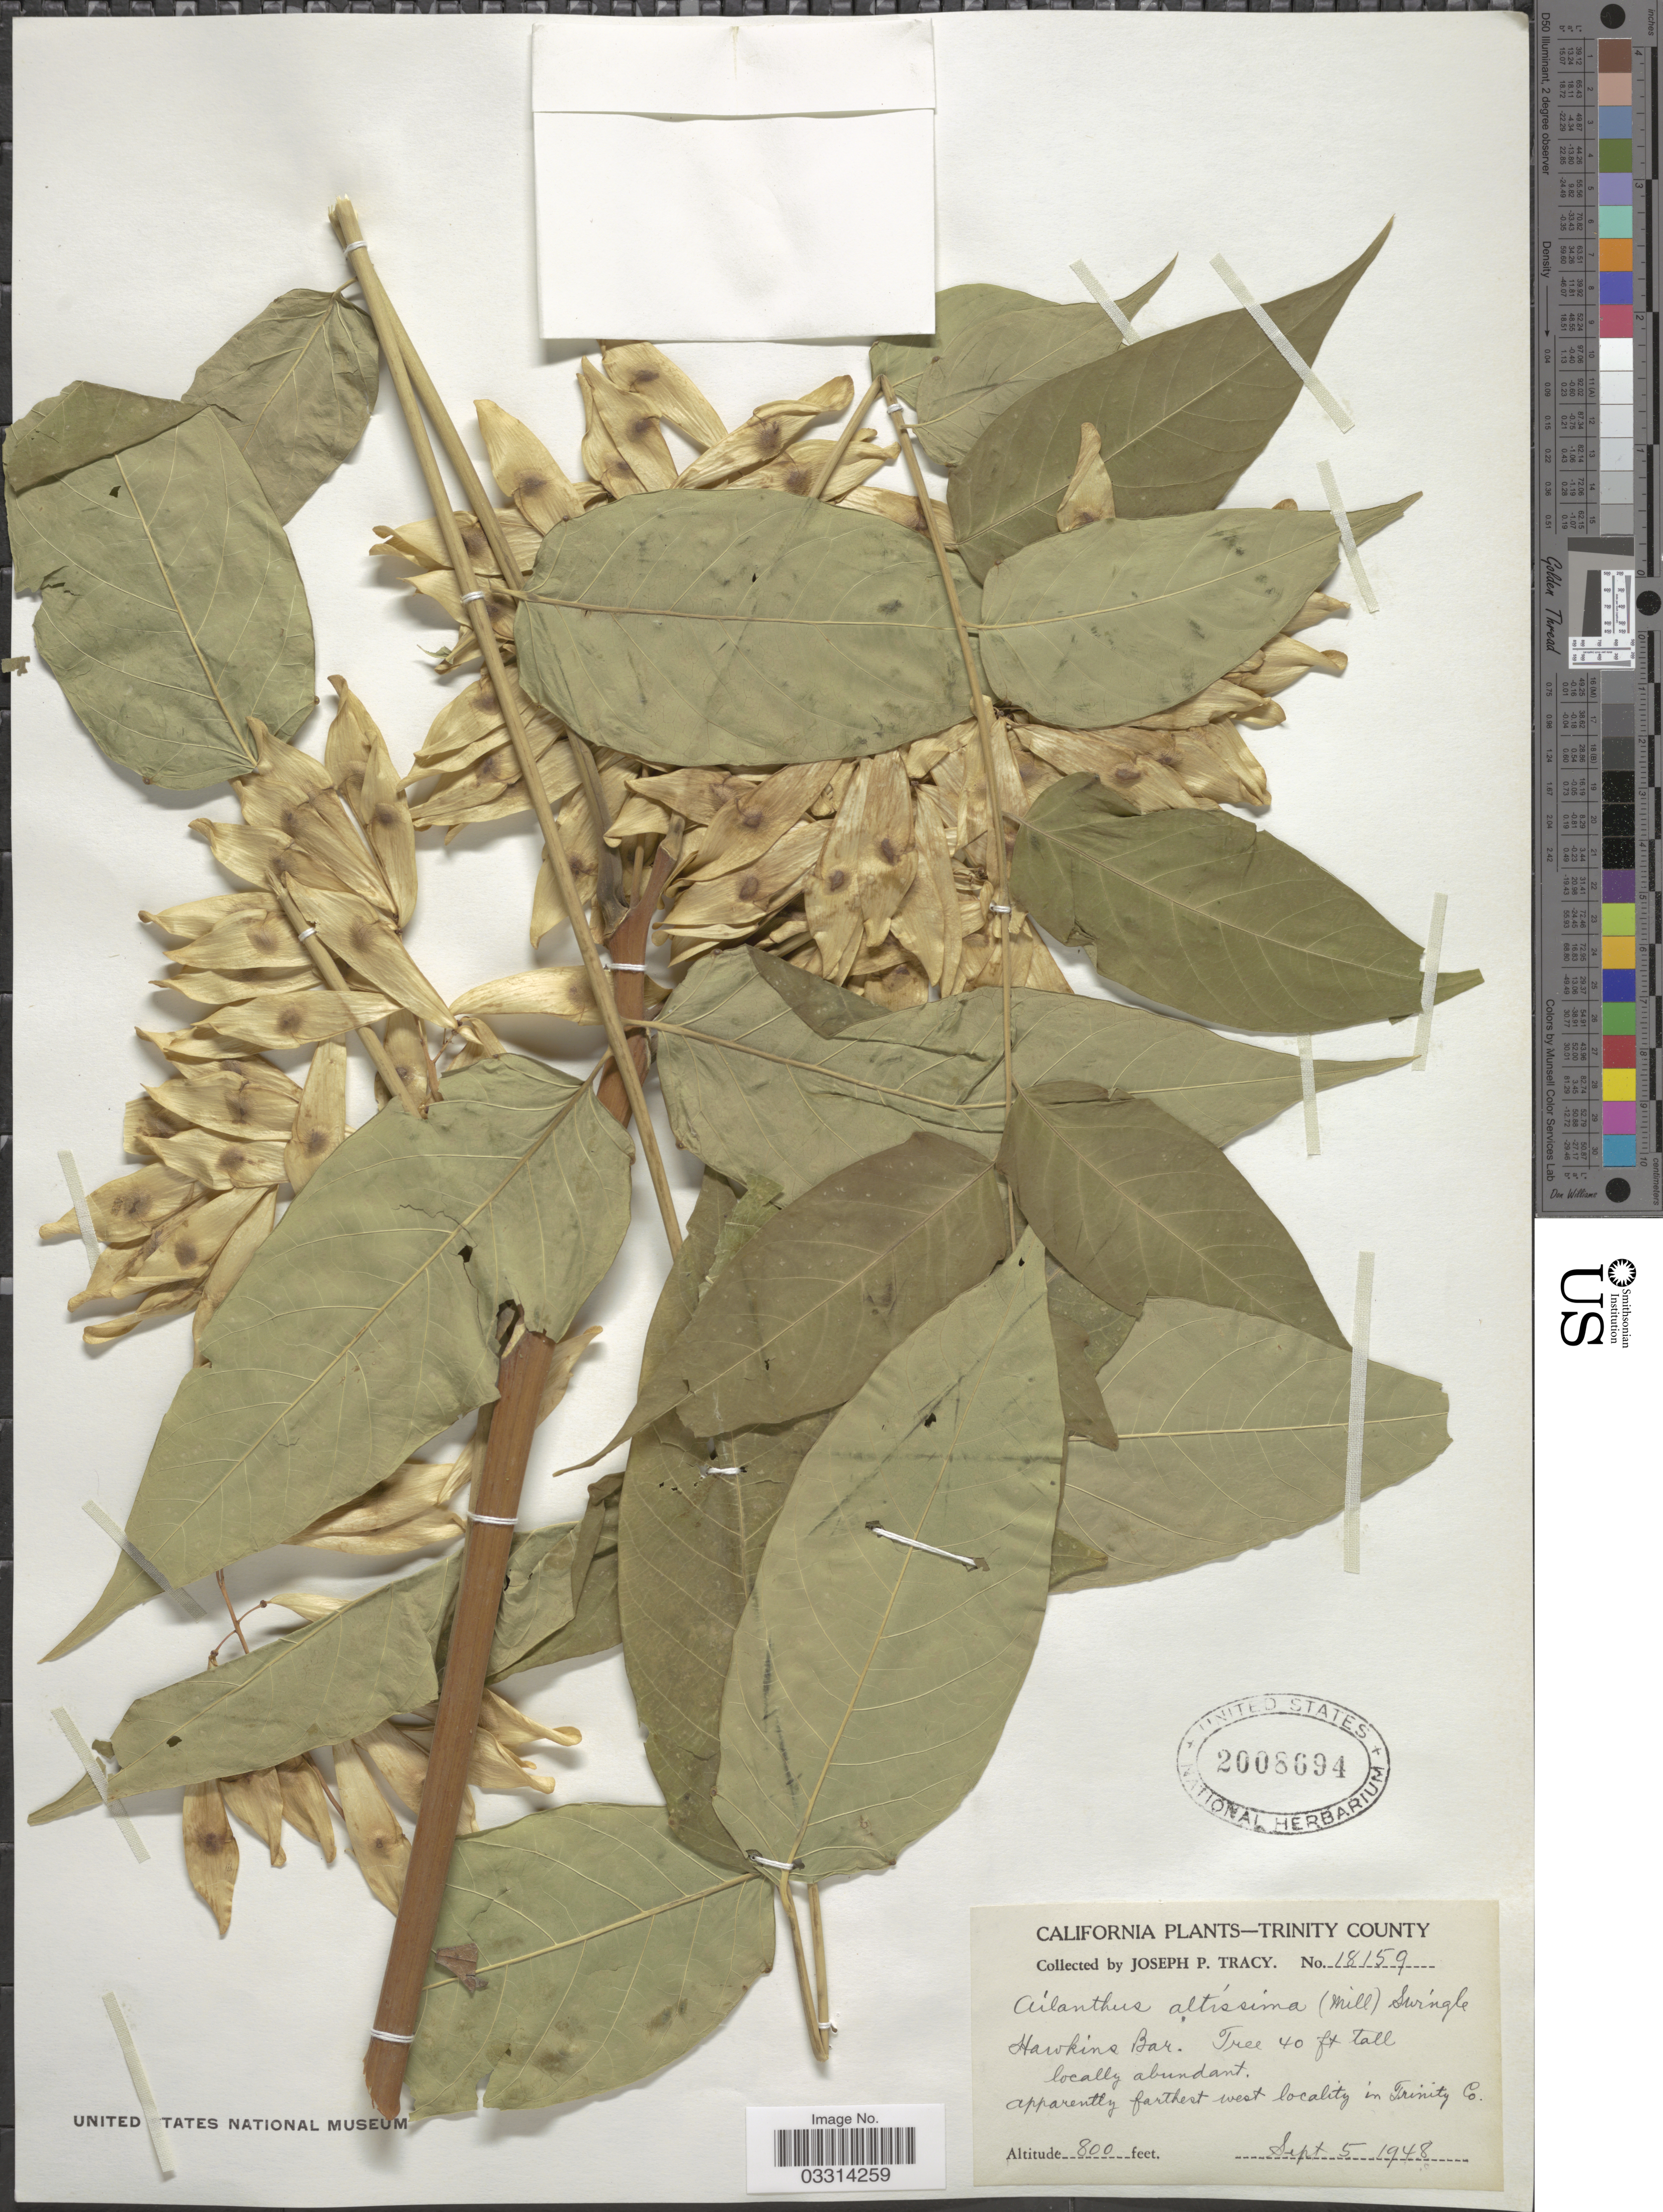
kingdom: Plantae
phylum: Tracheophyta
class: Magnoliopsida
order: Sapindales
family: Simaroubaceae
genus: Ailanthus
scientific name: Ailanthus altissima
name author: (Mill.) Swingle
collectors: J. Tracy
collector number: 18159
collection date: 1948-09-05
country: United States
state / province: California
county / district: Trinity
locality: Trinity County. Hawkins Bar. Apparently farthest west locality in Trinity Co.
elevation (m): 244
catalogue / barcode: US 2008694